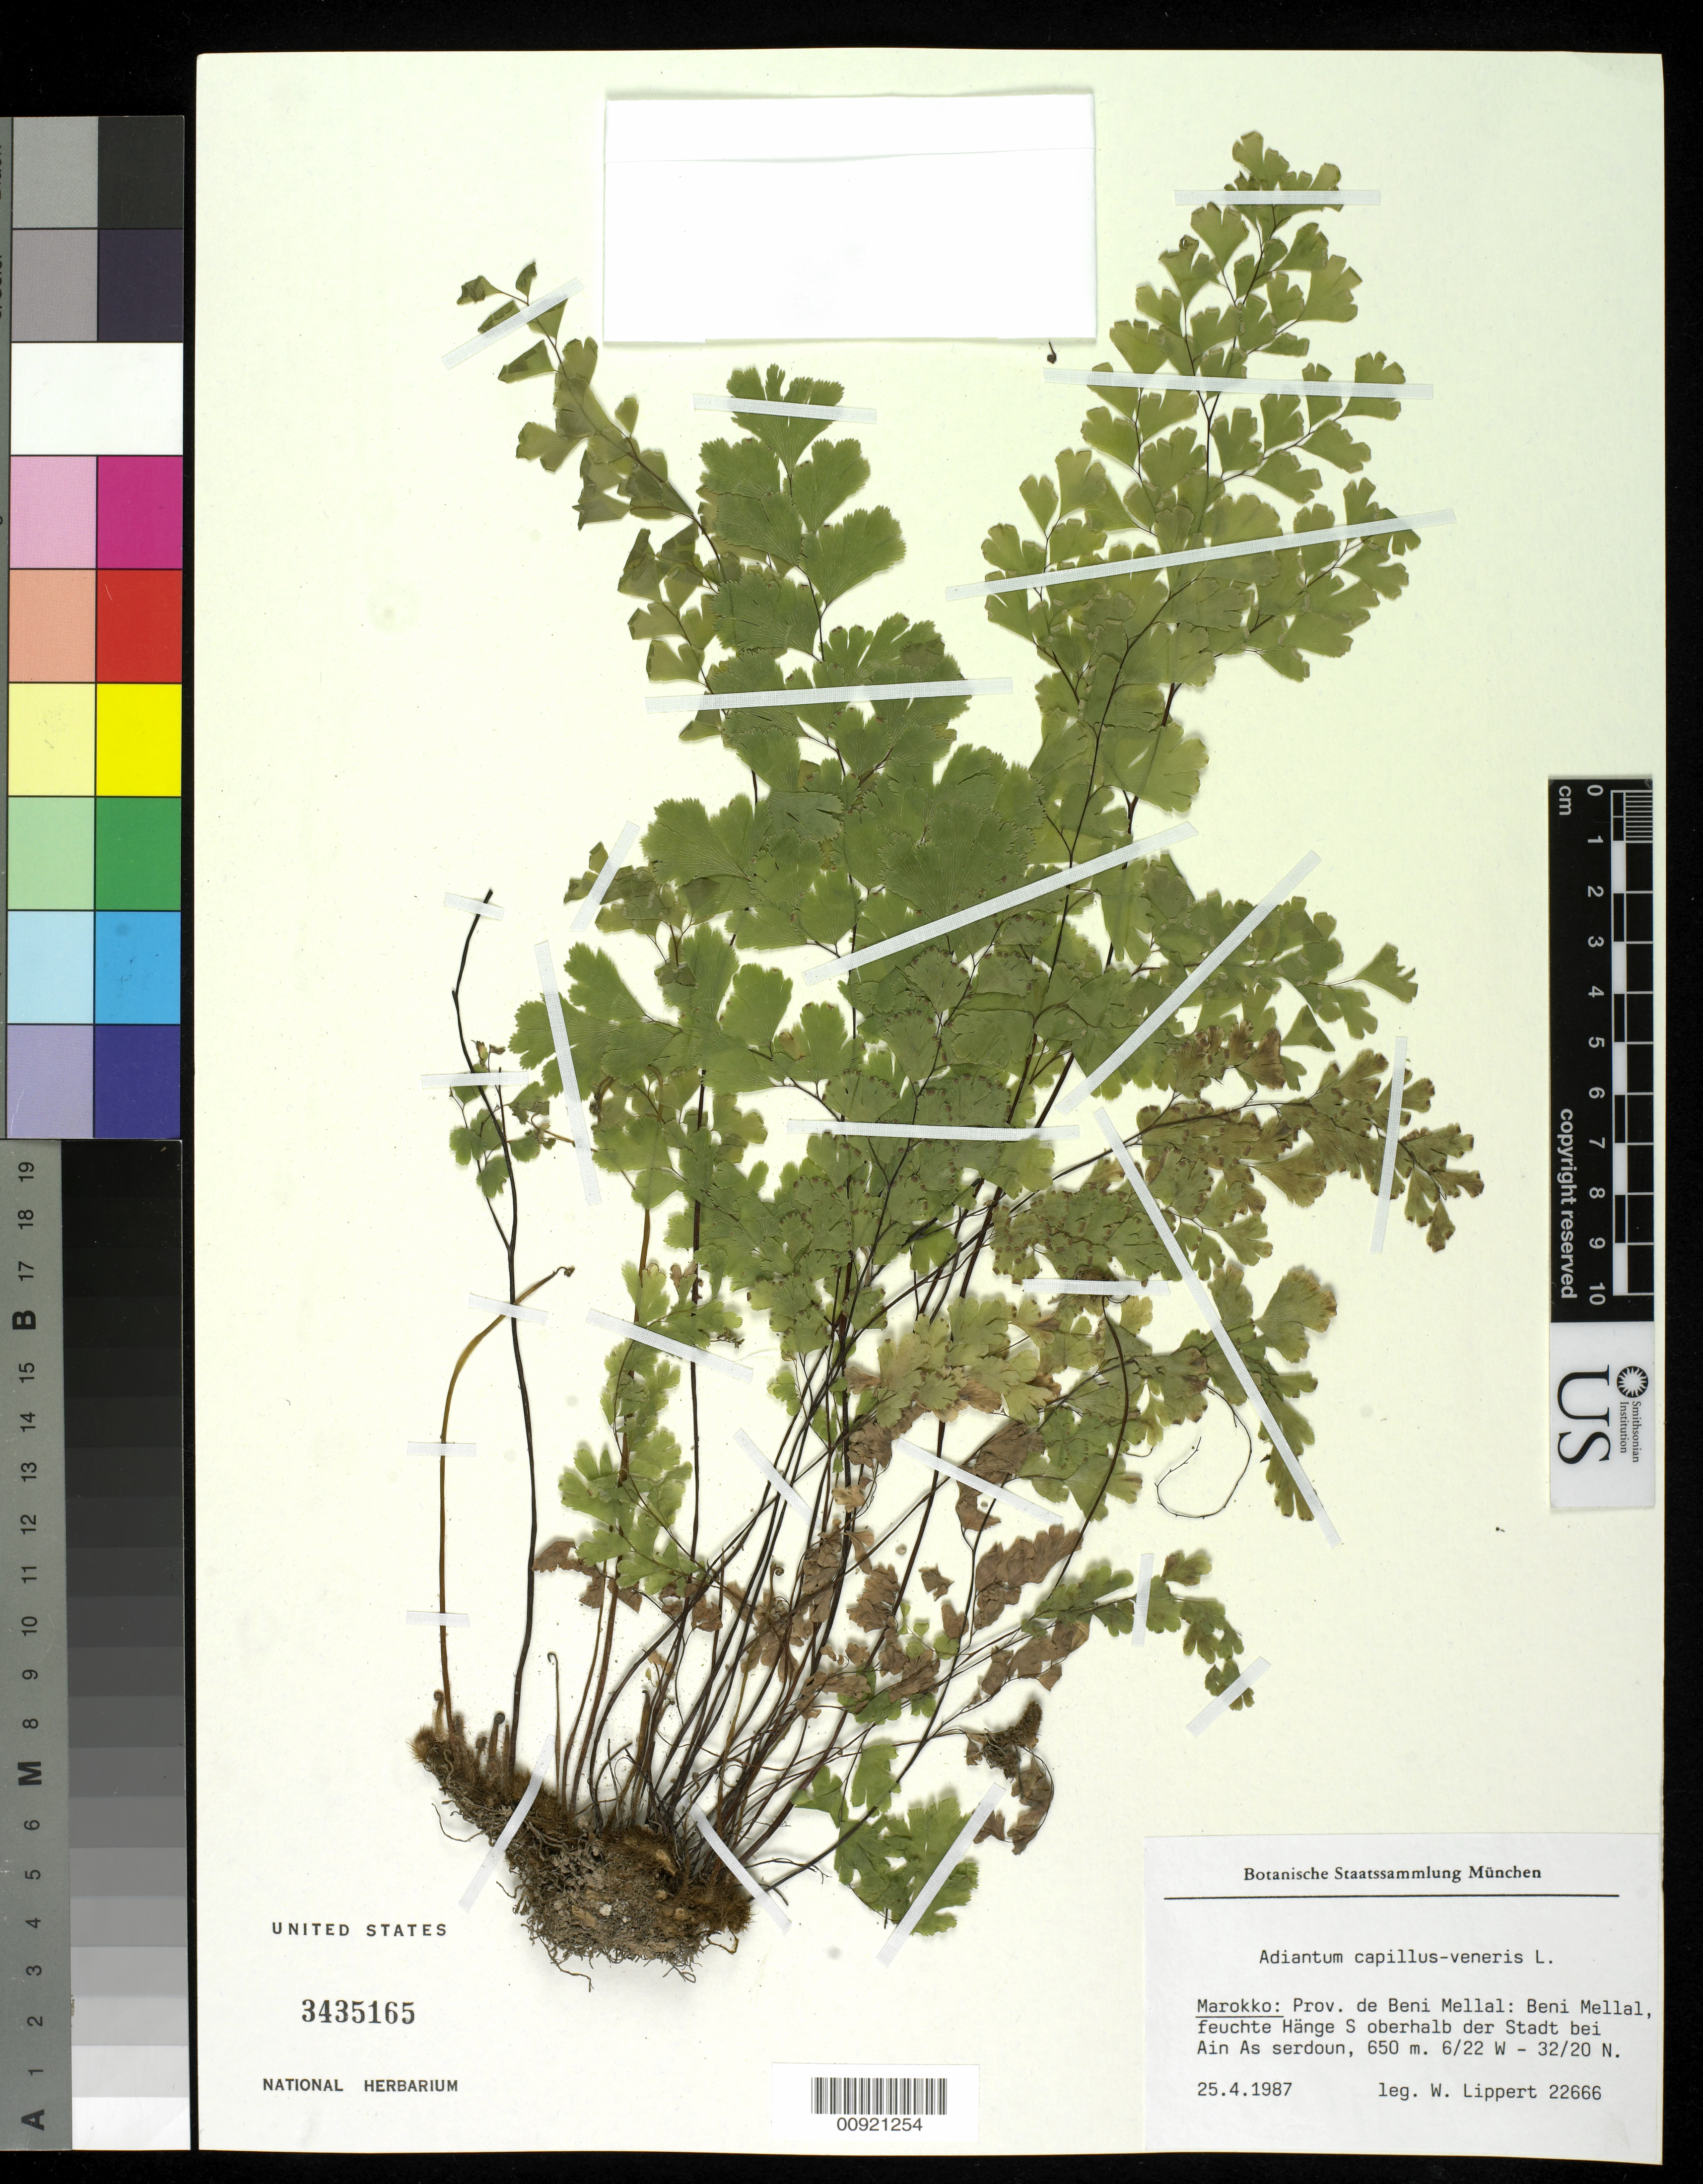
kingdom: Plantae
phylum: Tracheophyta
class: Polypodiopsida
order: Polypodiales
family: Pteridaceae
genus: Adiantum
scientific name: Adiantum capillus-veneris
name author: L.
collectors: Lippert, W.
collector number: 22666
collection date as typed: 25 Apr 1987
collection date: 1987-04-25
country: Morocco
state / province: Beni Mellal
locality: feuchte Hange S. oberhalf der Stadt bei Ain As serdoun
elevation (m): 650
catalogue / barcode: US 3435165